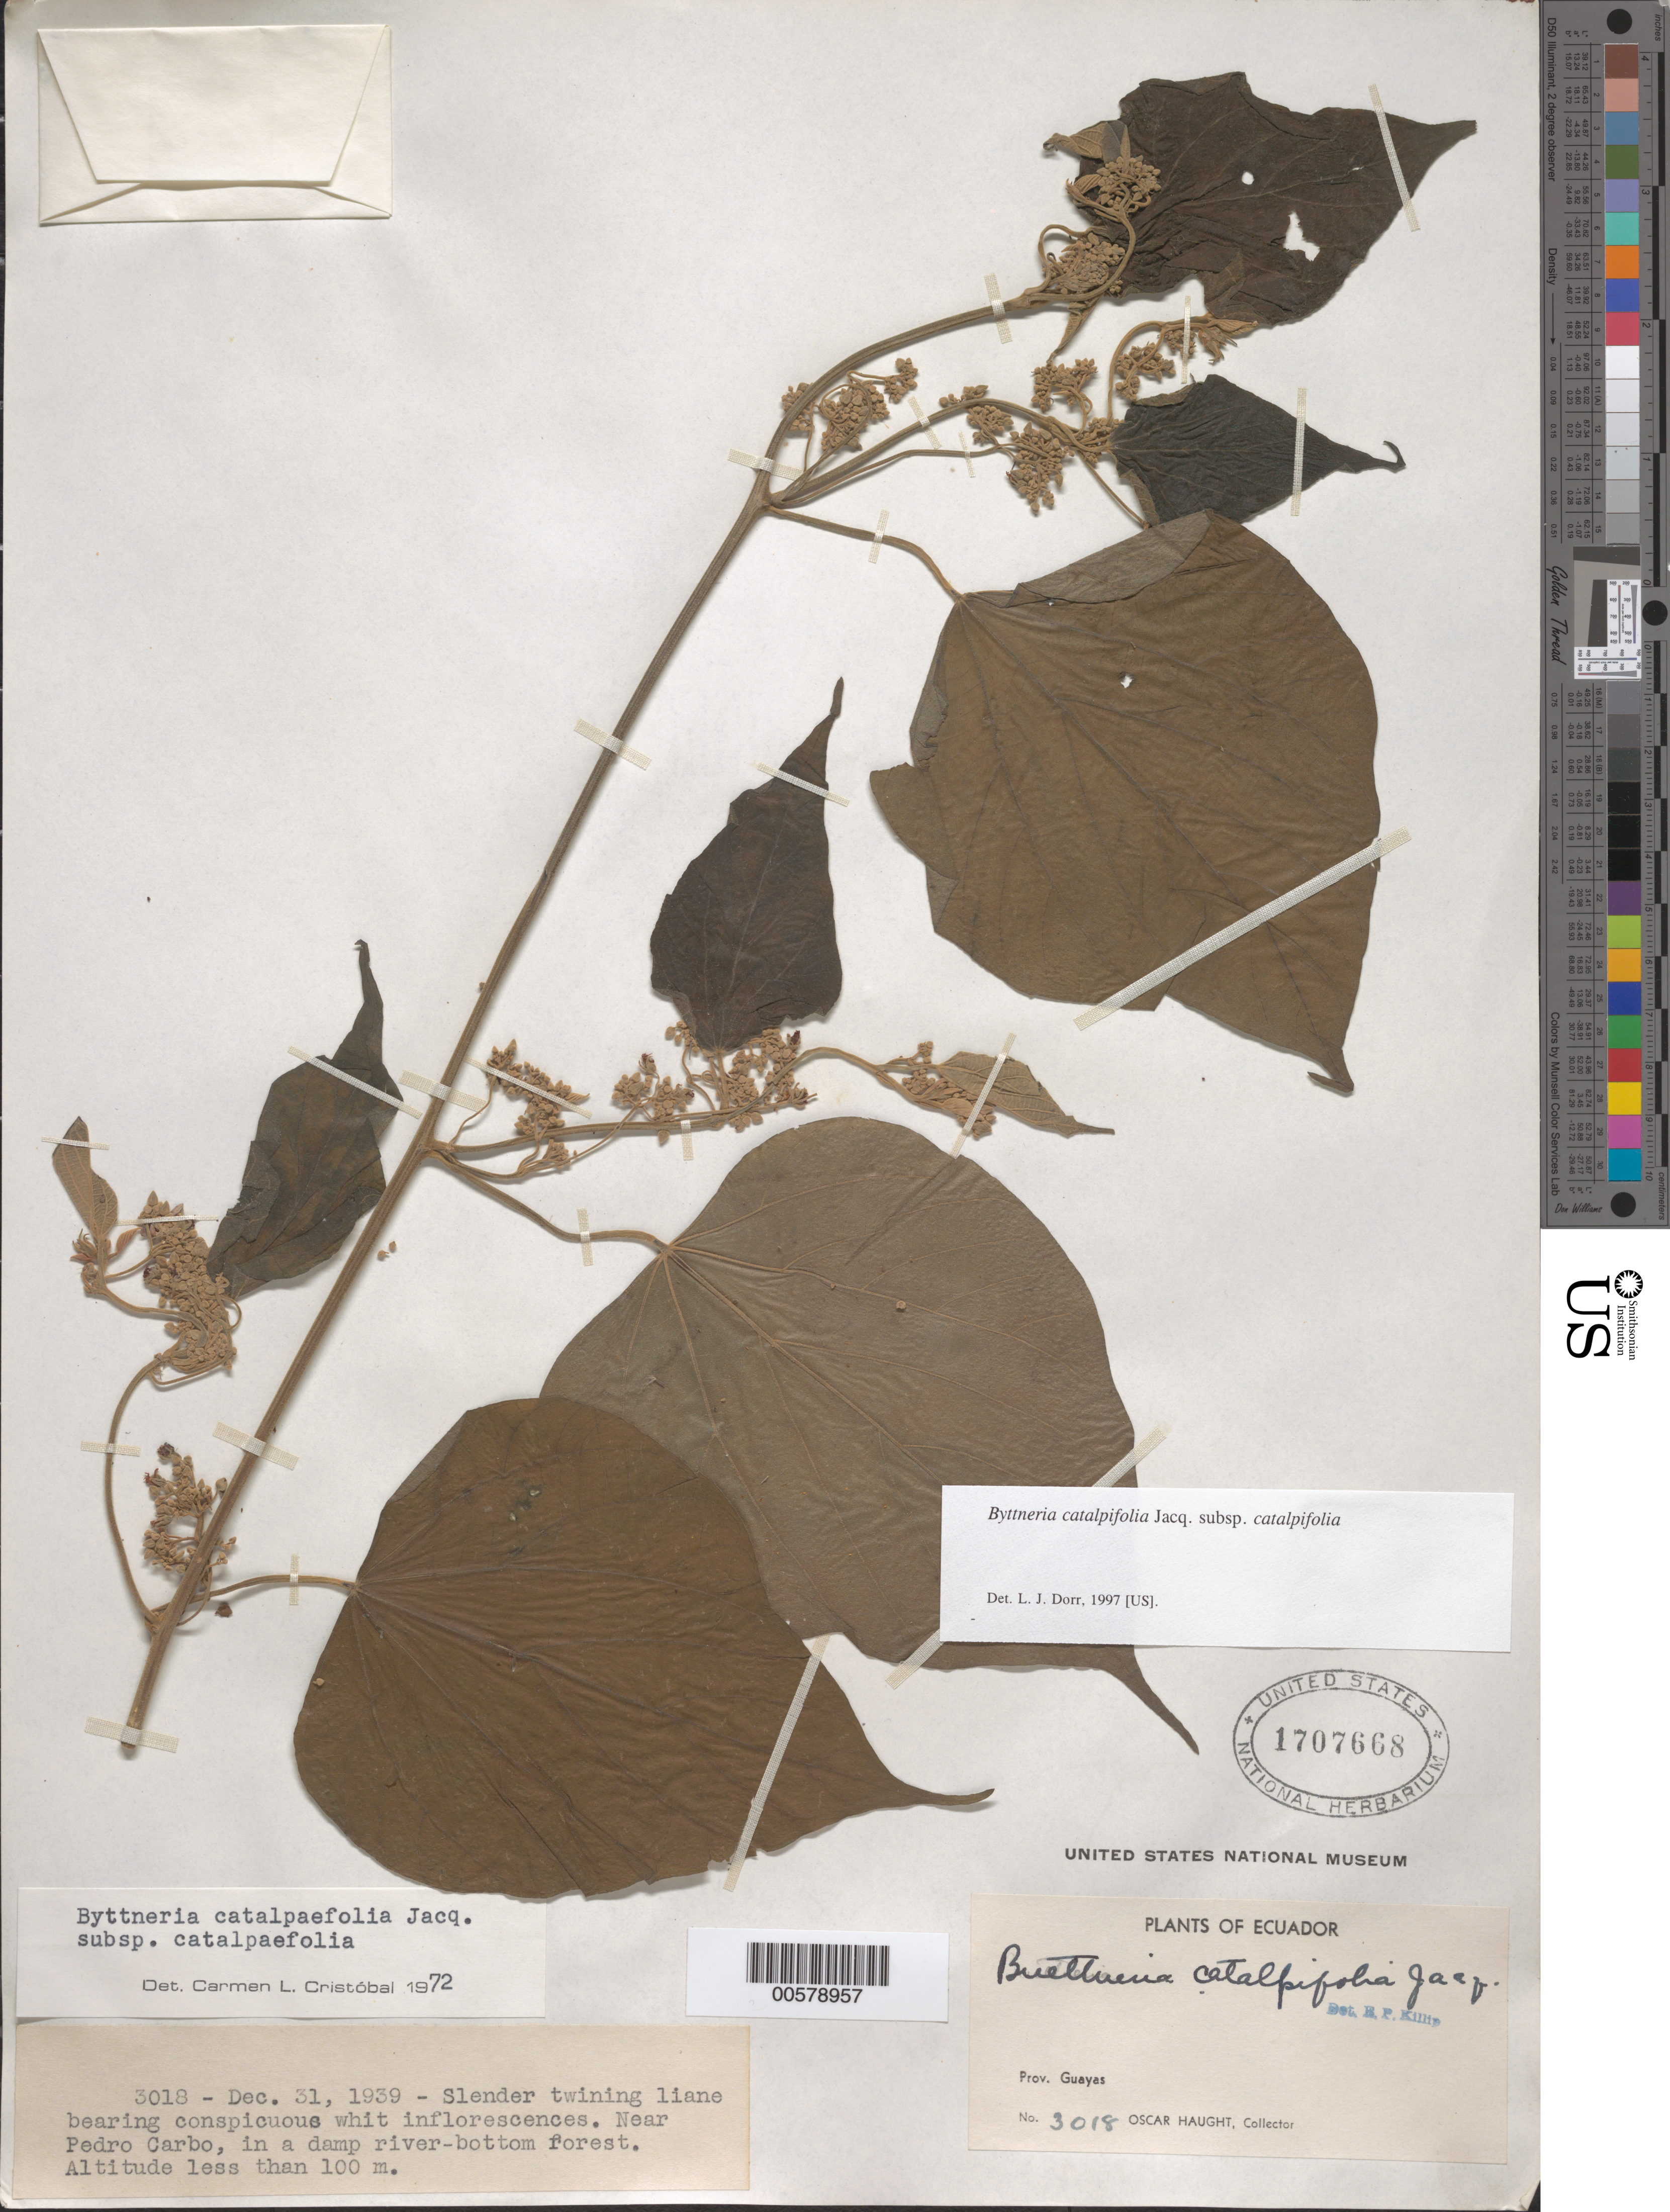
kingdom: Plantae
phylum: Tracheophyta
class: Magnoliopsida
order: Malvales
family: Malvaceae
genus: Byttneria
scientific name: Byttneria catalpifolia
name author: Jacq.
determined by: Cristóbal, C. L.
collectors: O. L. Haught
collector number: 3018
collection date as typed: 31 Dec 1939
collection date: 1939-12-31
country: Ecuador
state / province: Guayas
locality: Near Pedro Carbo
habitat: In a damp river-bottom forest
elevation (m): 100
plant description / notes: S, US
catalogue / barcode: US 1707668